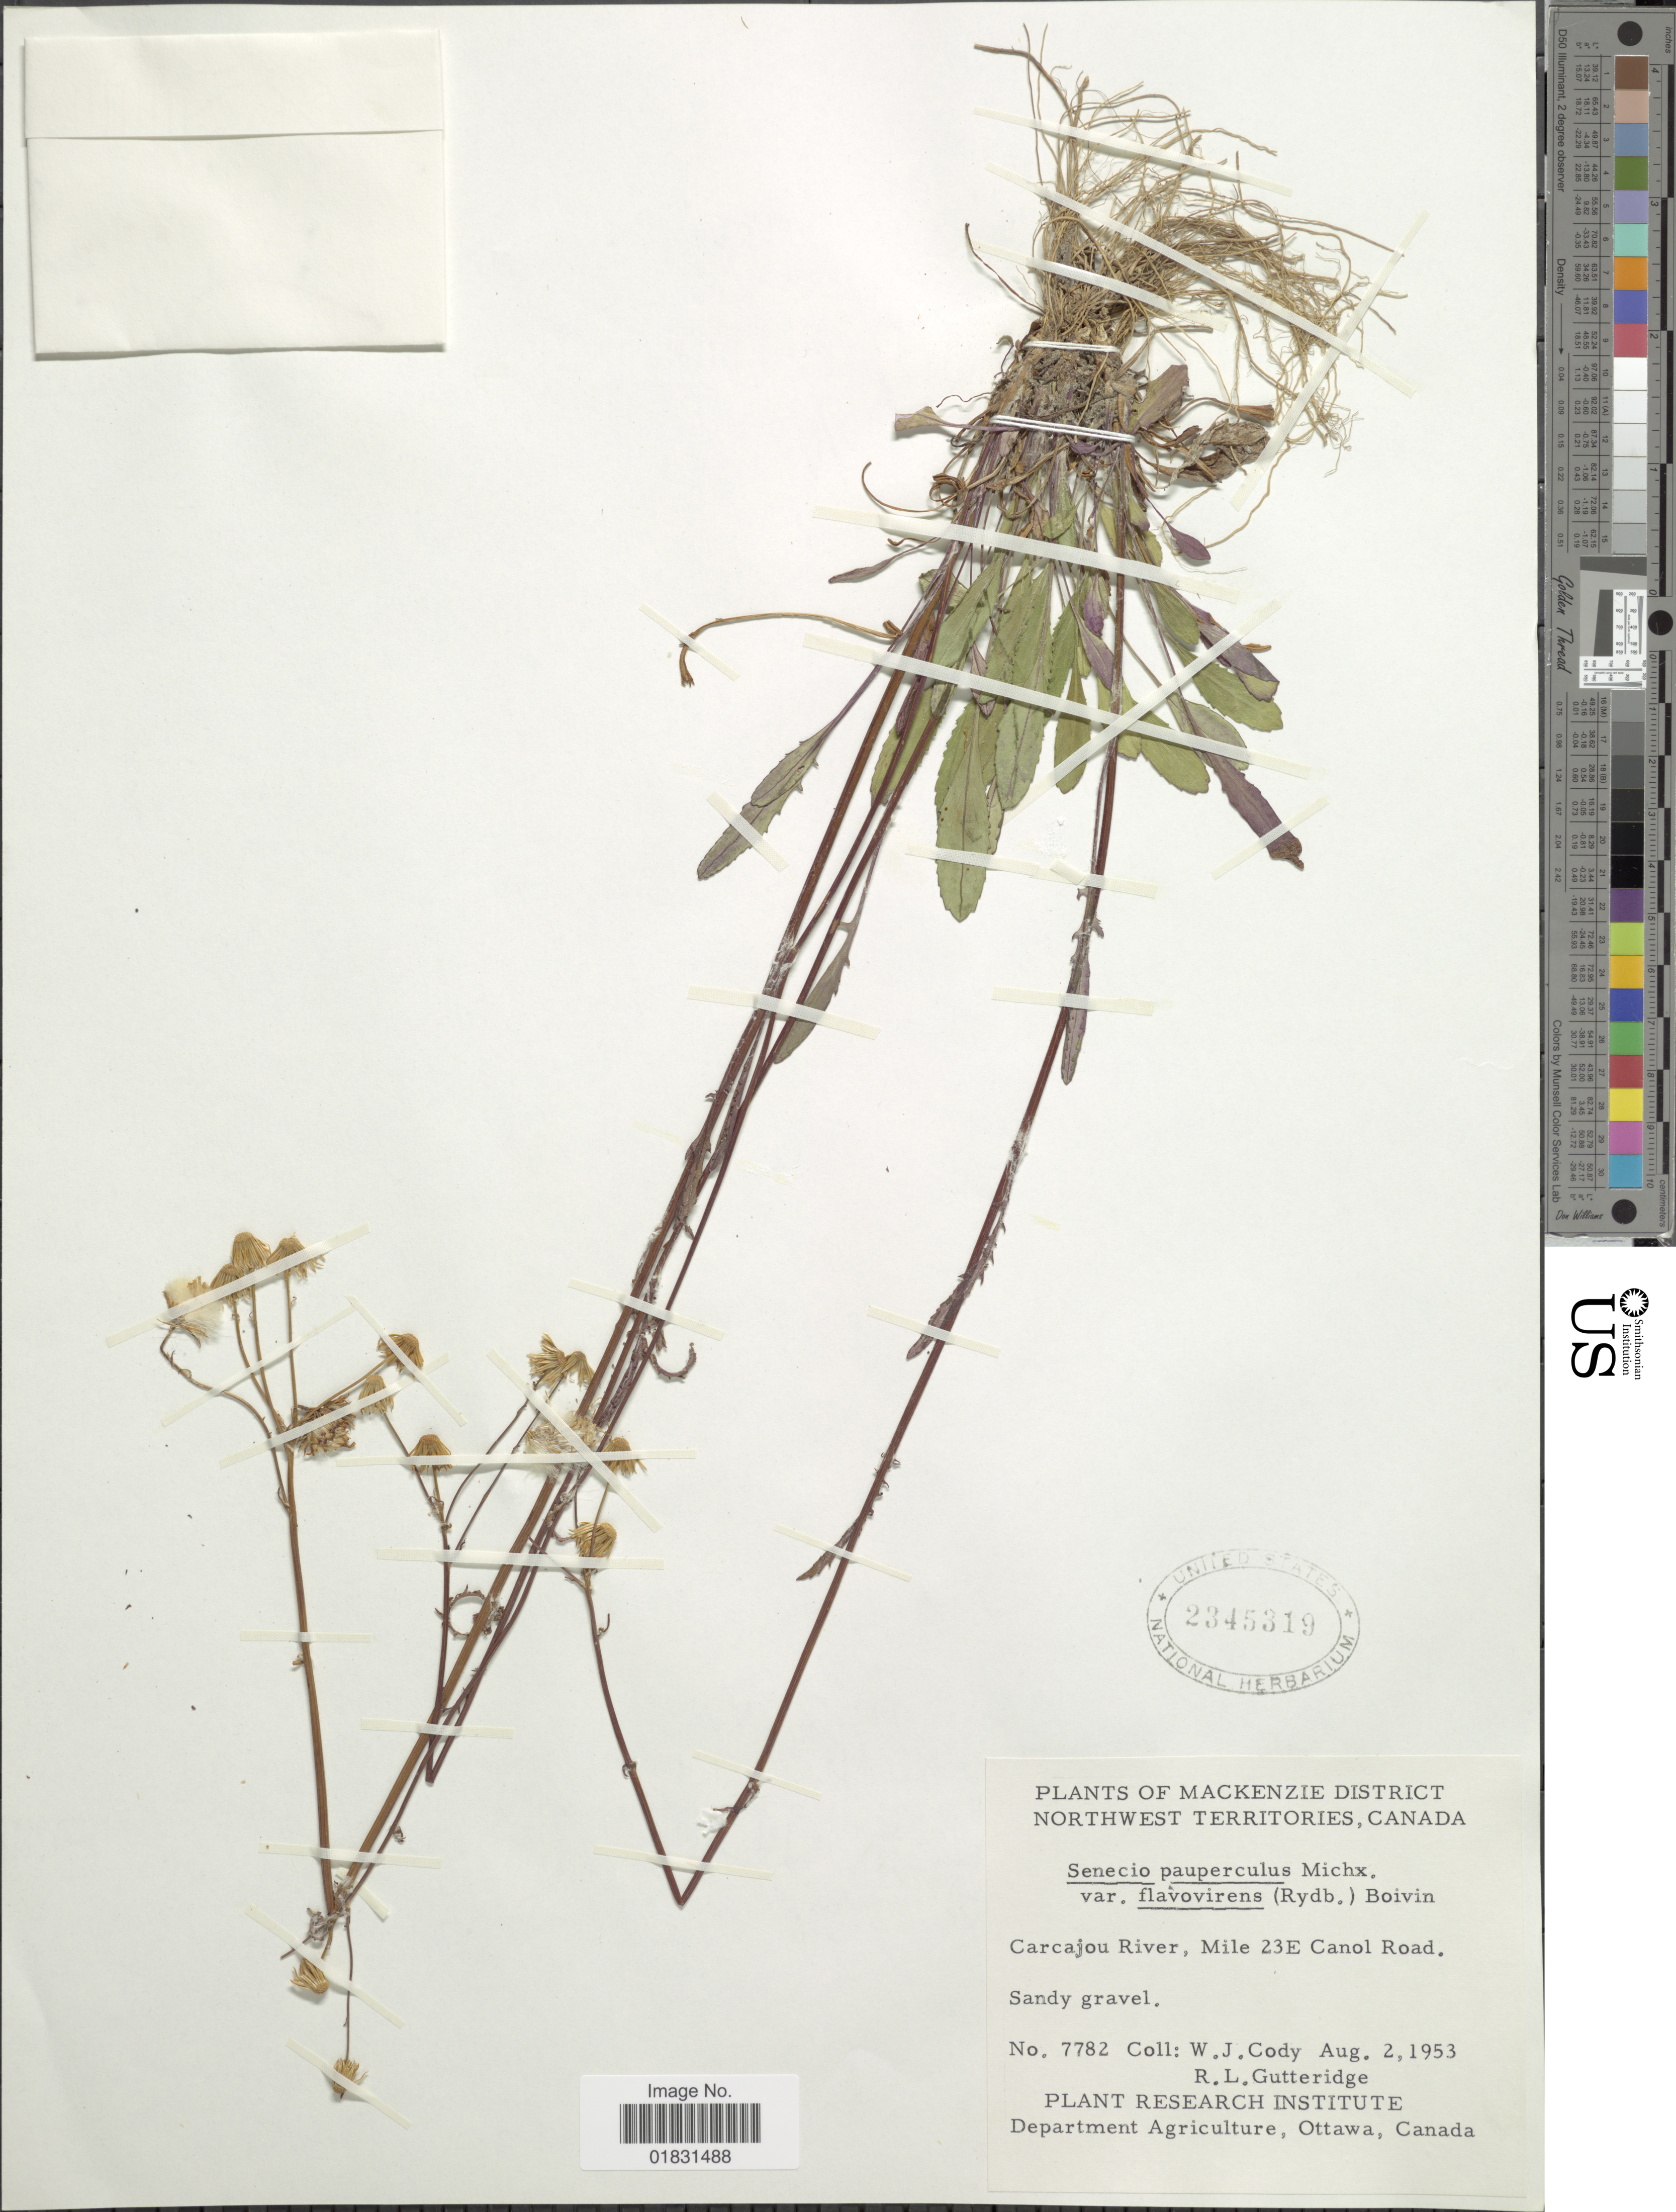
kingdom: Plantae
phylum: Tracheophyta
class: Magnoliopsida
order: Asterales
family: Asteraceae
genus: Packera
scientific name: Packera paupercula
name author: (Michx.) Á. Löve & D. Löve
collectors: W. Cody & R. Gutteridge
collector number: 7782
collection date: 1953-08-02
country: Canada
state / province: Northwest Territories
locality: Mackenzie District, Carcajou River, Mile 23E Canol Road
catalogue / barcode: US 2345319